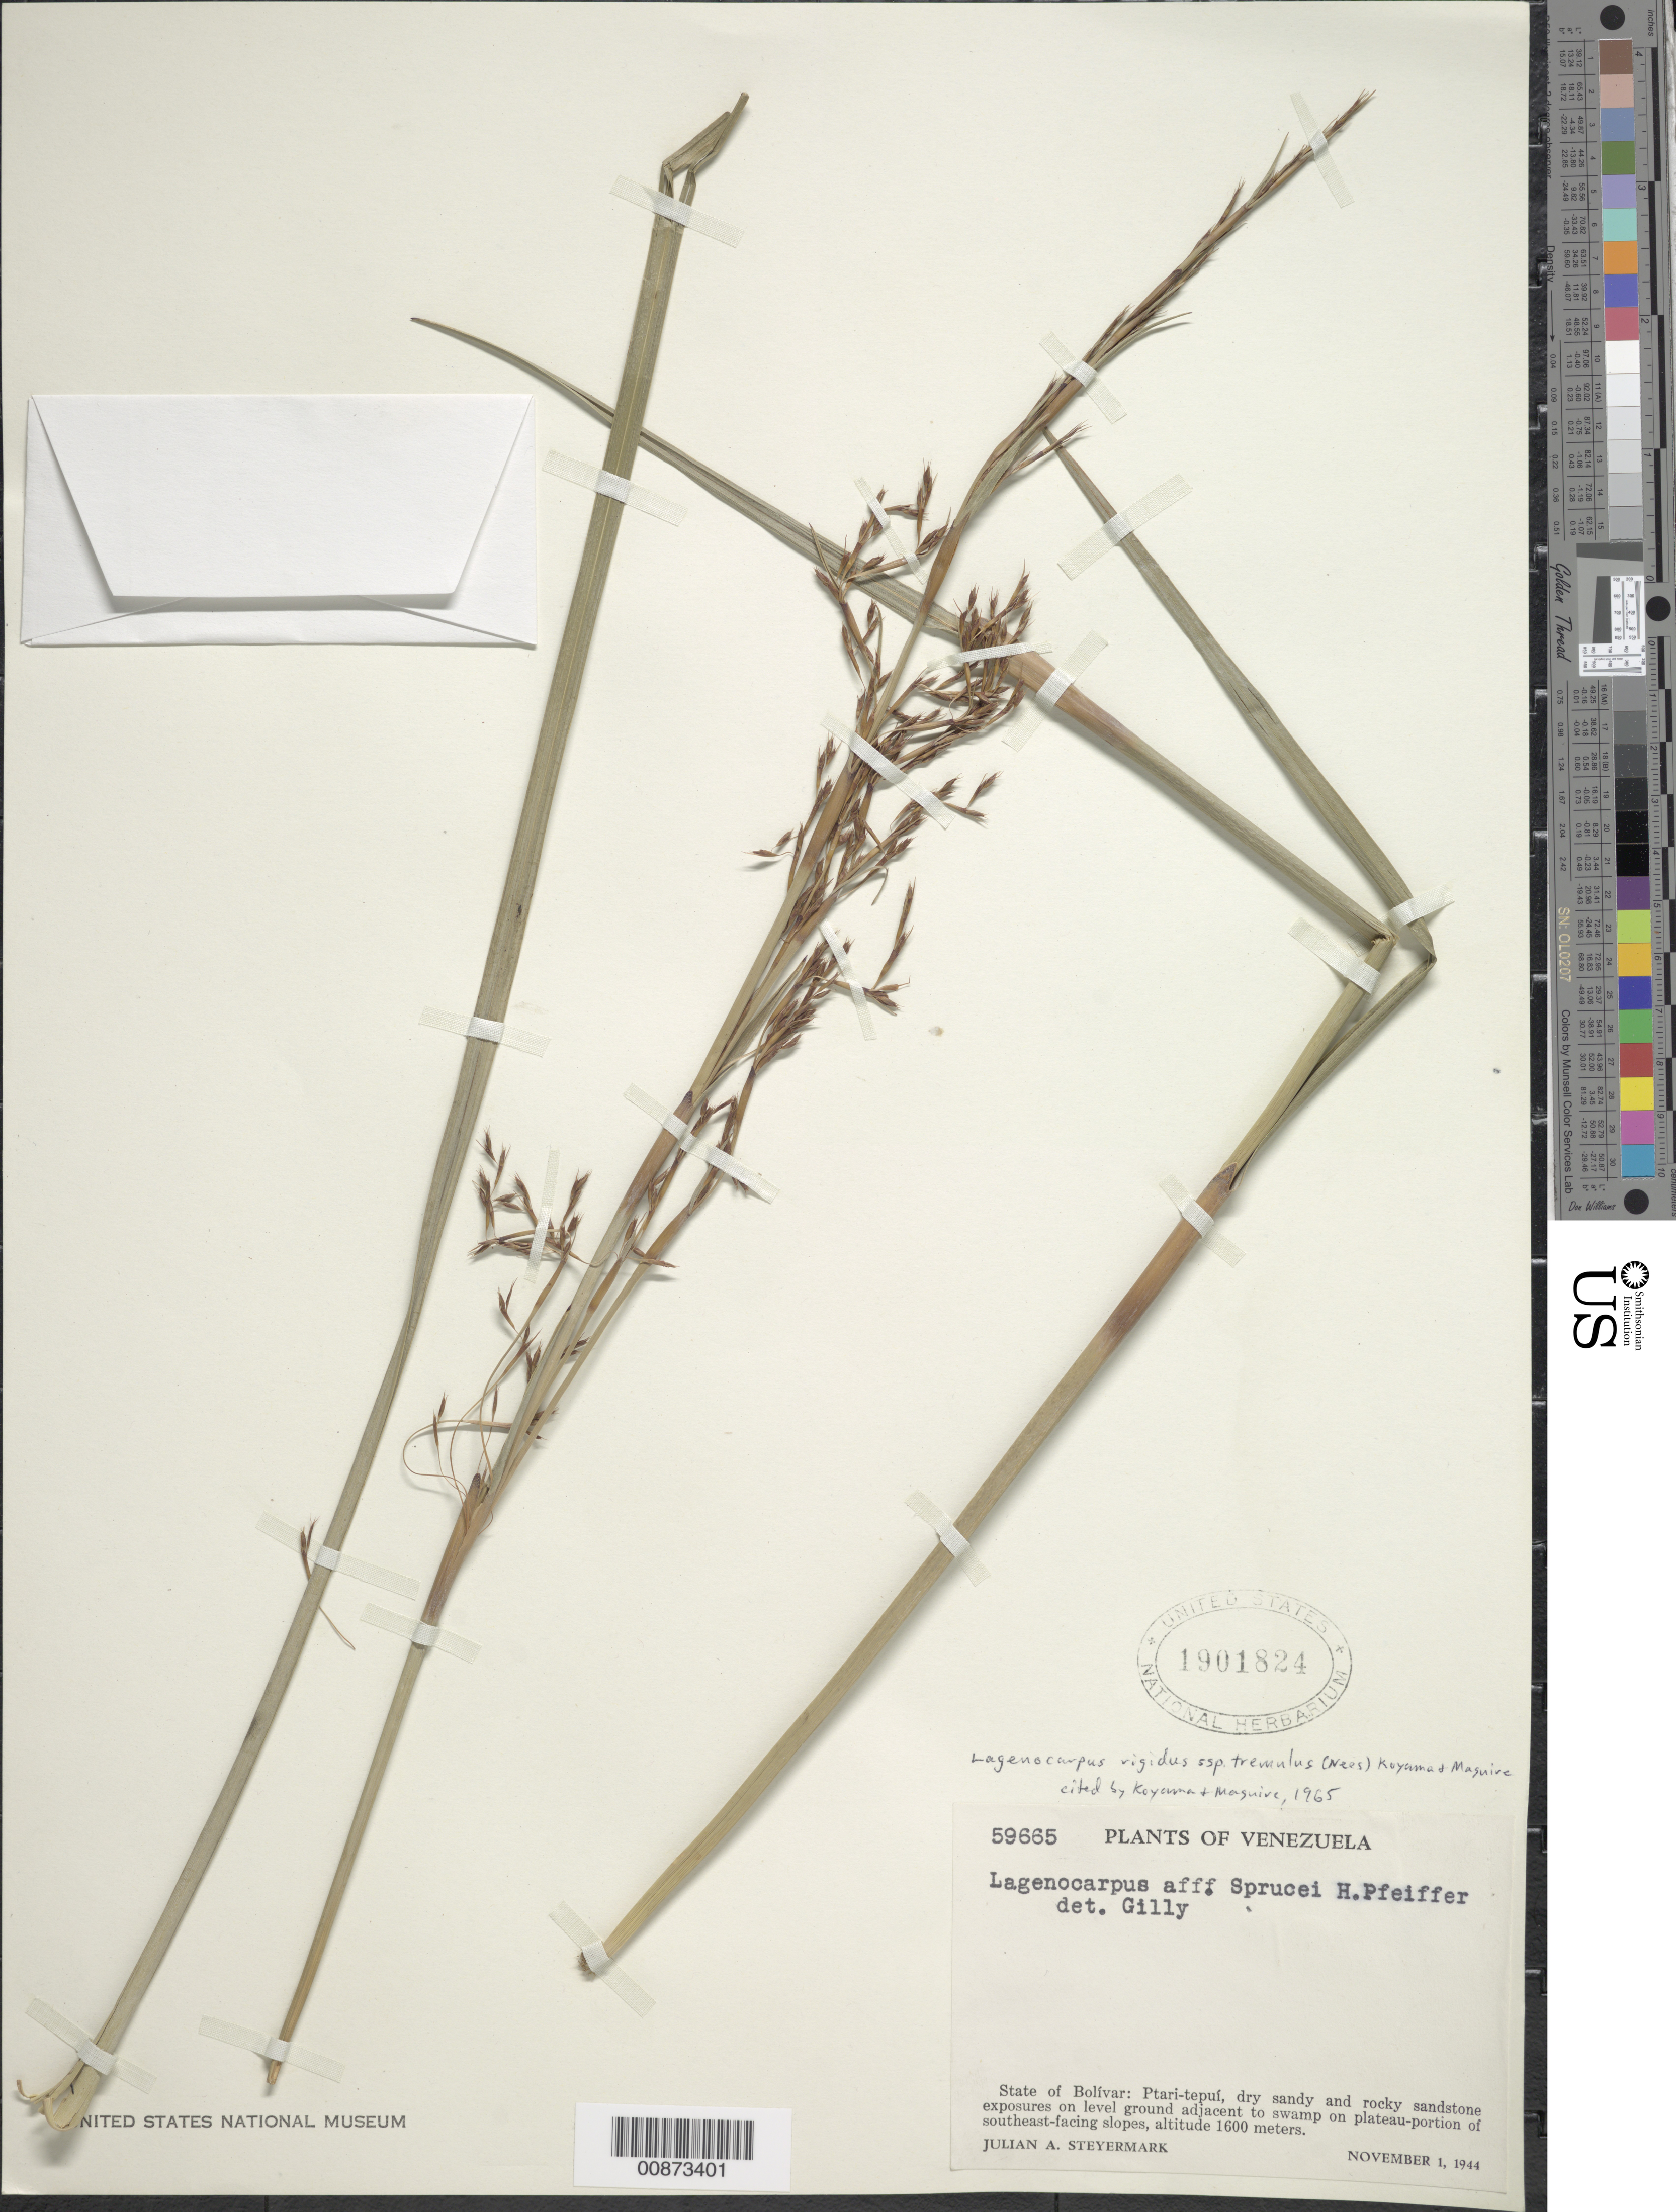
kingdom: Plantae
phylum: Tracheophyta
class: Liliopsida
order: Poales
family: Cyperaceae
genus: Lagenocarpus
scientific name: Lagenocarpus rigidus subsp. tremulus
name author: (Nees) T. Koyama & Maguire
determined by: Koyama, T.; Maguire, B.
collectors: J. Steyermark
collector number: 59665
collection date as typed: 1-Nov-44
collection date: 1944-11-01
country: Venezuela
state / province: Bolívar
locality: Ptari-tepuí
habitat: Dry, sandy and rocky sandstone exposures on level ground adjacent to swamp; among rocks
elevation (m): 1600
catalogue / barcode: US 1901824